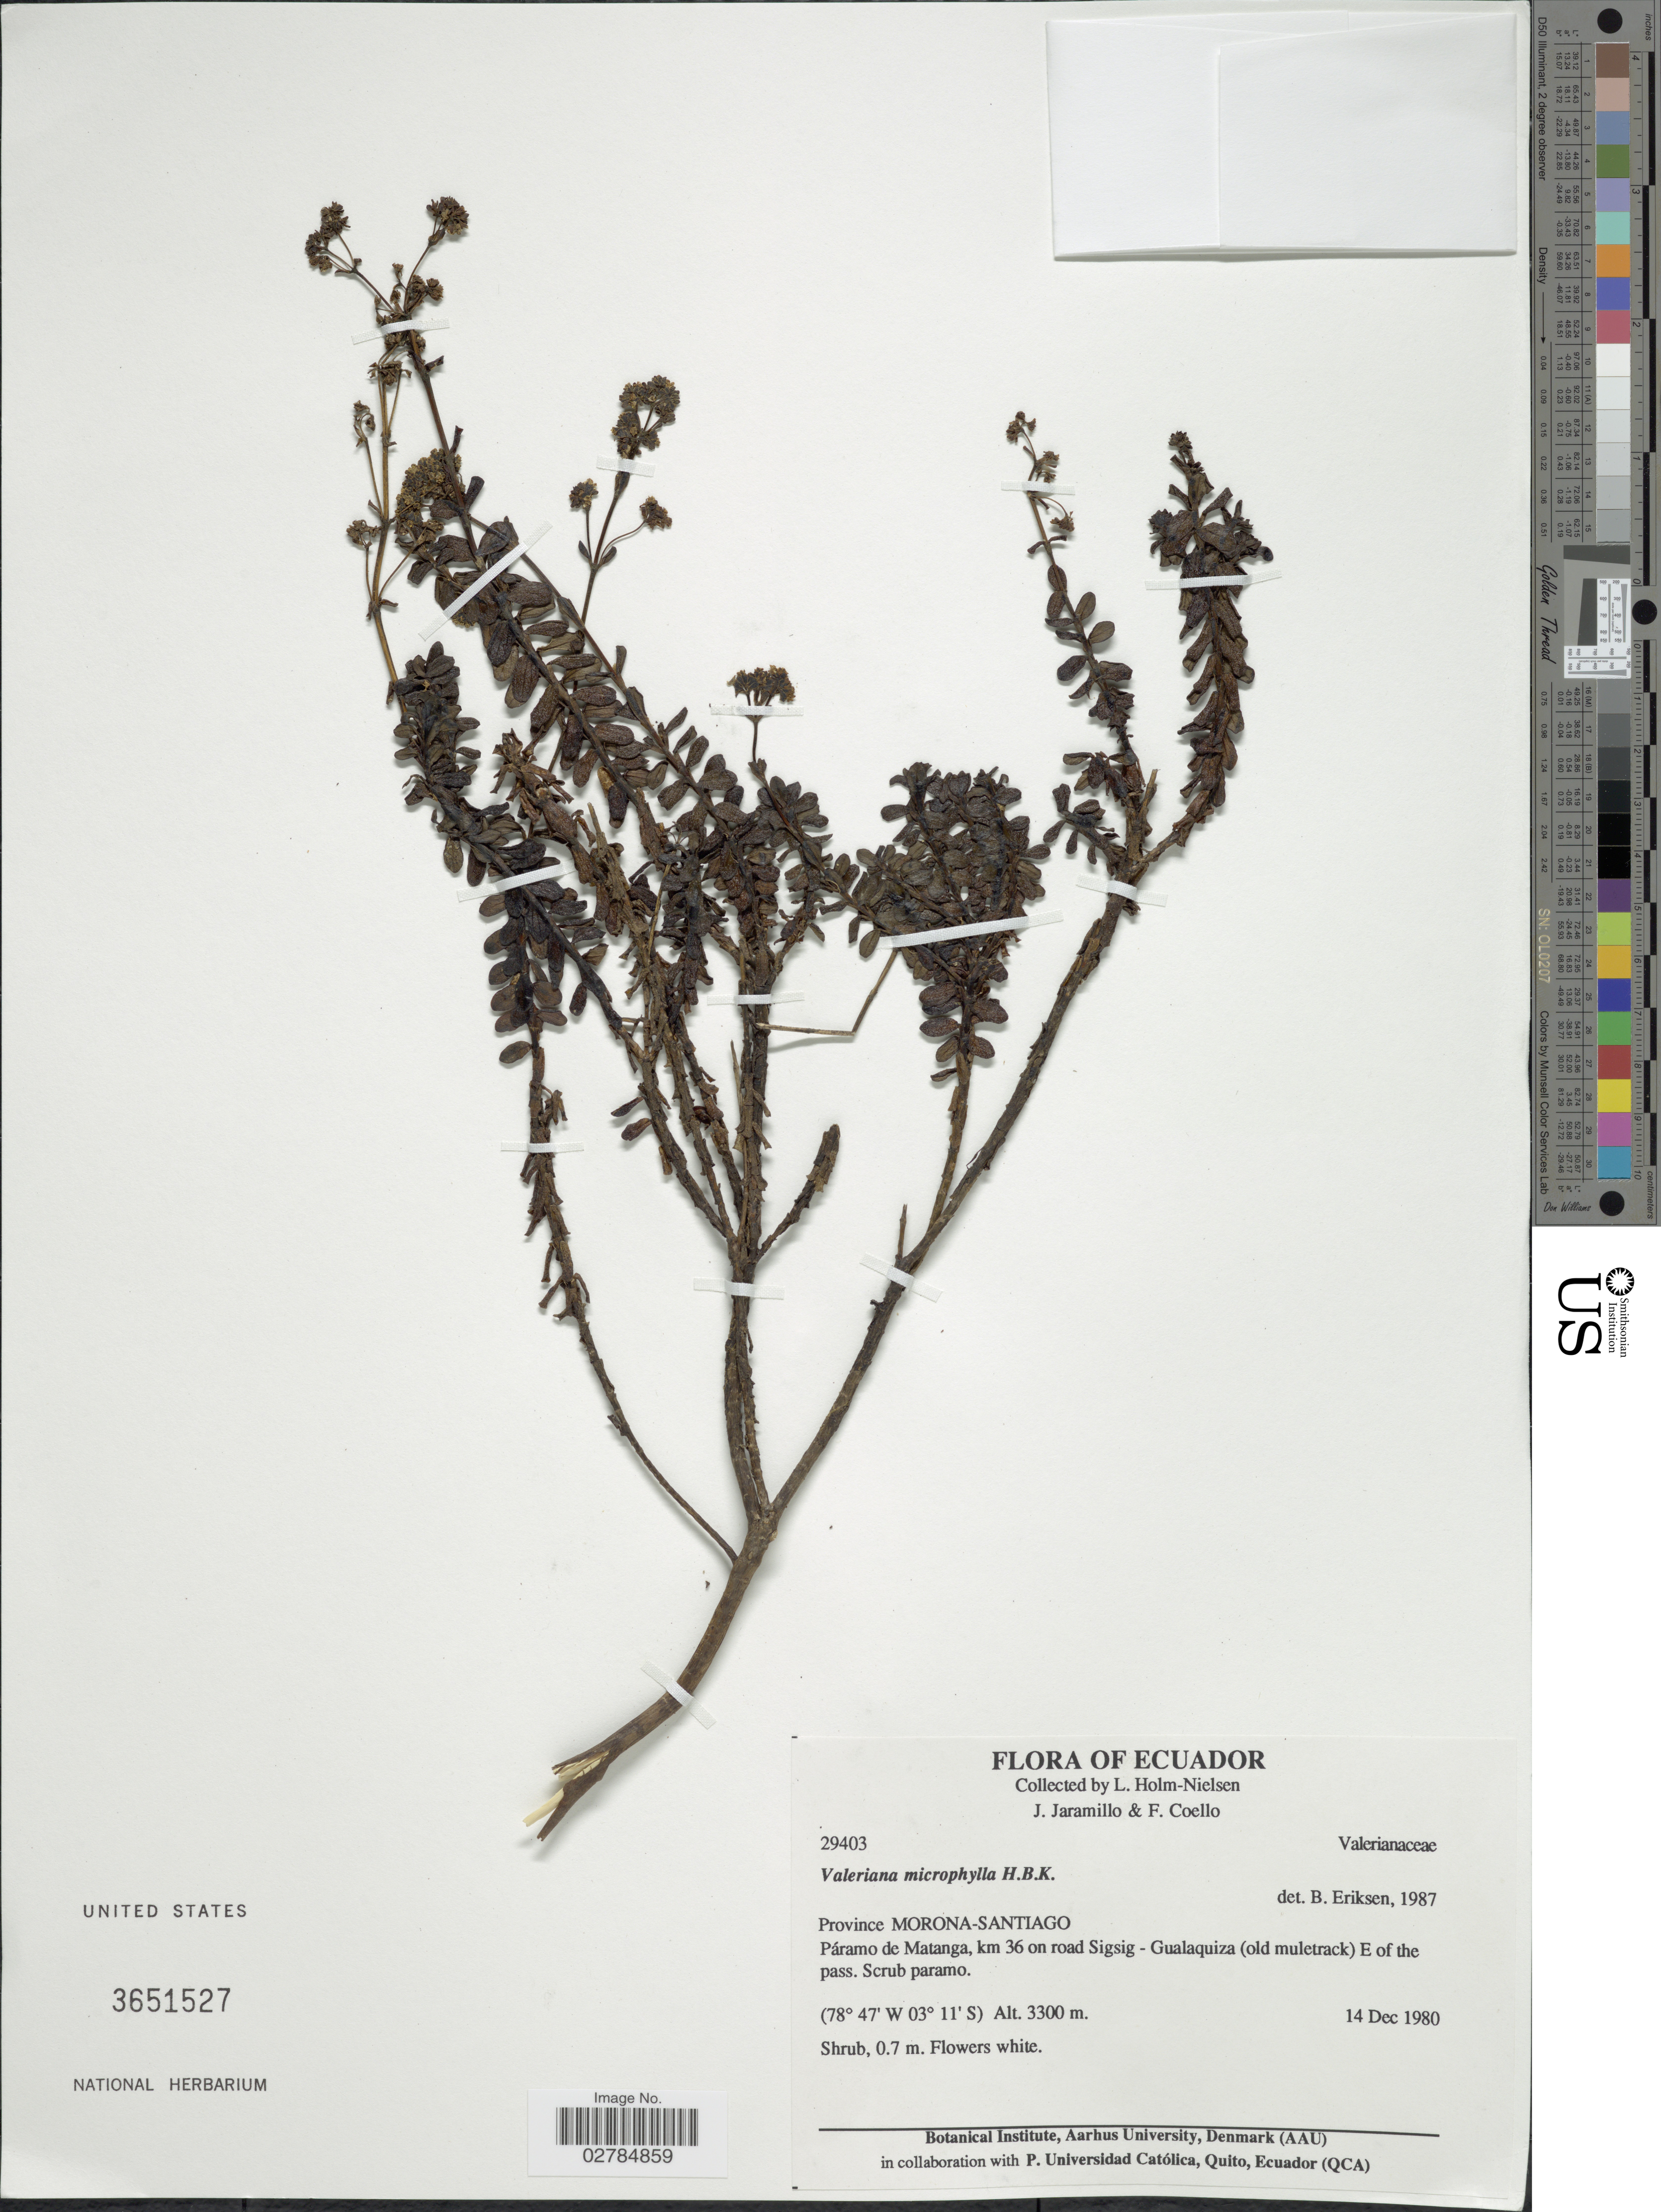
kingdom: Plantae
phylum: Tracheophyta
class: Magnoliopsida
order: Dipsacales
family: Caprifoliaceae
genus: Valeriana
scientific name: Valeriana microphylla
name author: Kunth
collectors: L. Holm-Nielsen & J. Jaramillo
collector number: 29403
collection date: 1980-12-14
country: Ecuador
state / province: Morona-Santiago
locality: Páramo de Matanga, km 36 on road Sigsig - Gualaquiza (old muletrack) E of the pass.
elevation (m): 3300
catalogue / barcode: US 3651527